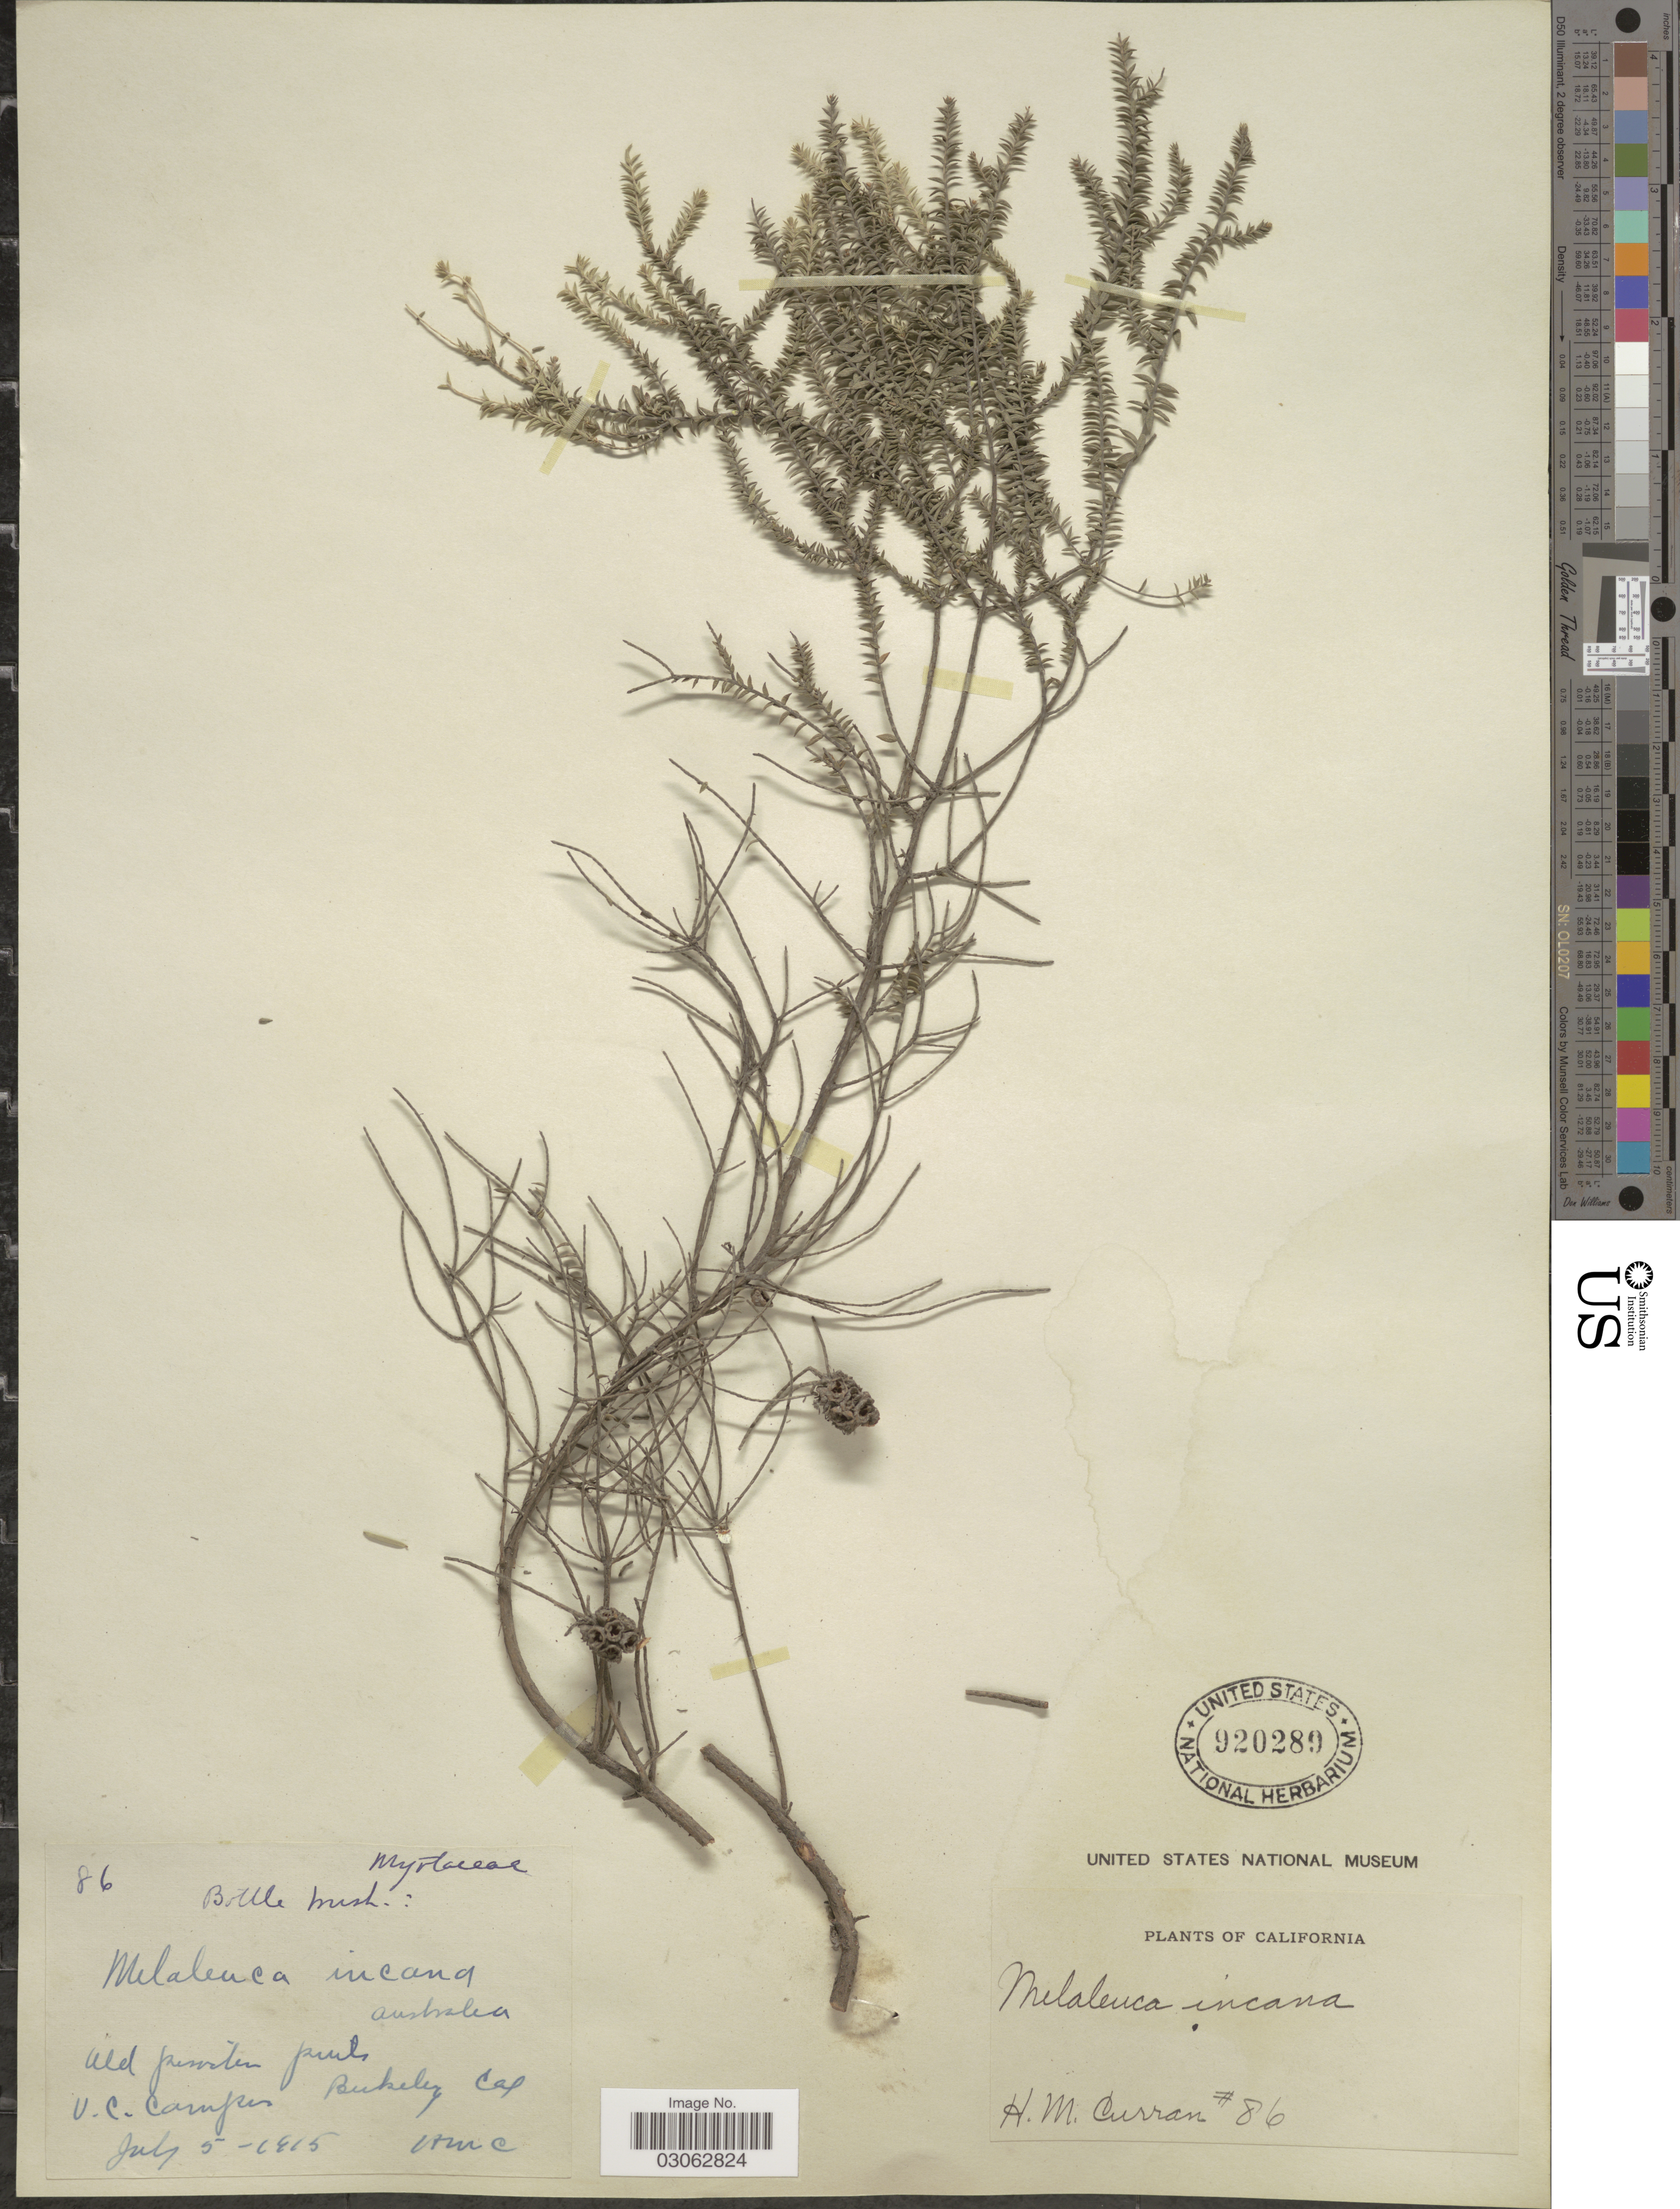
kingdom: Plantae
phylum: Tracheophyta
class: Magnoliopsida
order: Myrtales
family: Myrtaceae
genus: Melaleuca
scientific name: Melaleuca incana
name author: R. Br.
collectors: H. M. Curran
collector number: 86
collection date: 1915-07-05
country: United States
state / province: California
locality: V.C. Campus, Buckeley.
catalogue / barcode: US 920289